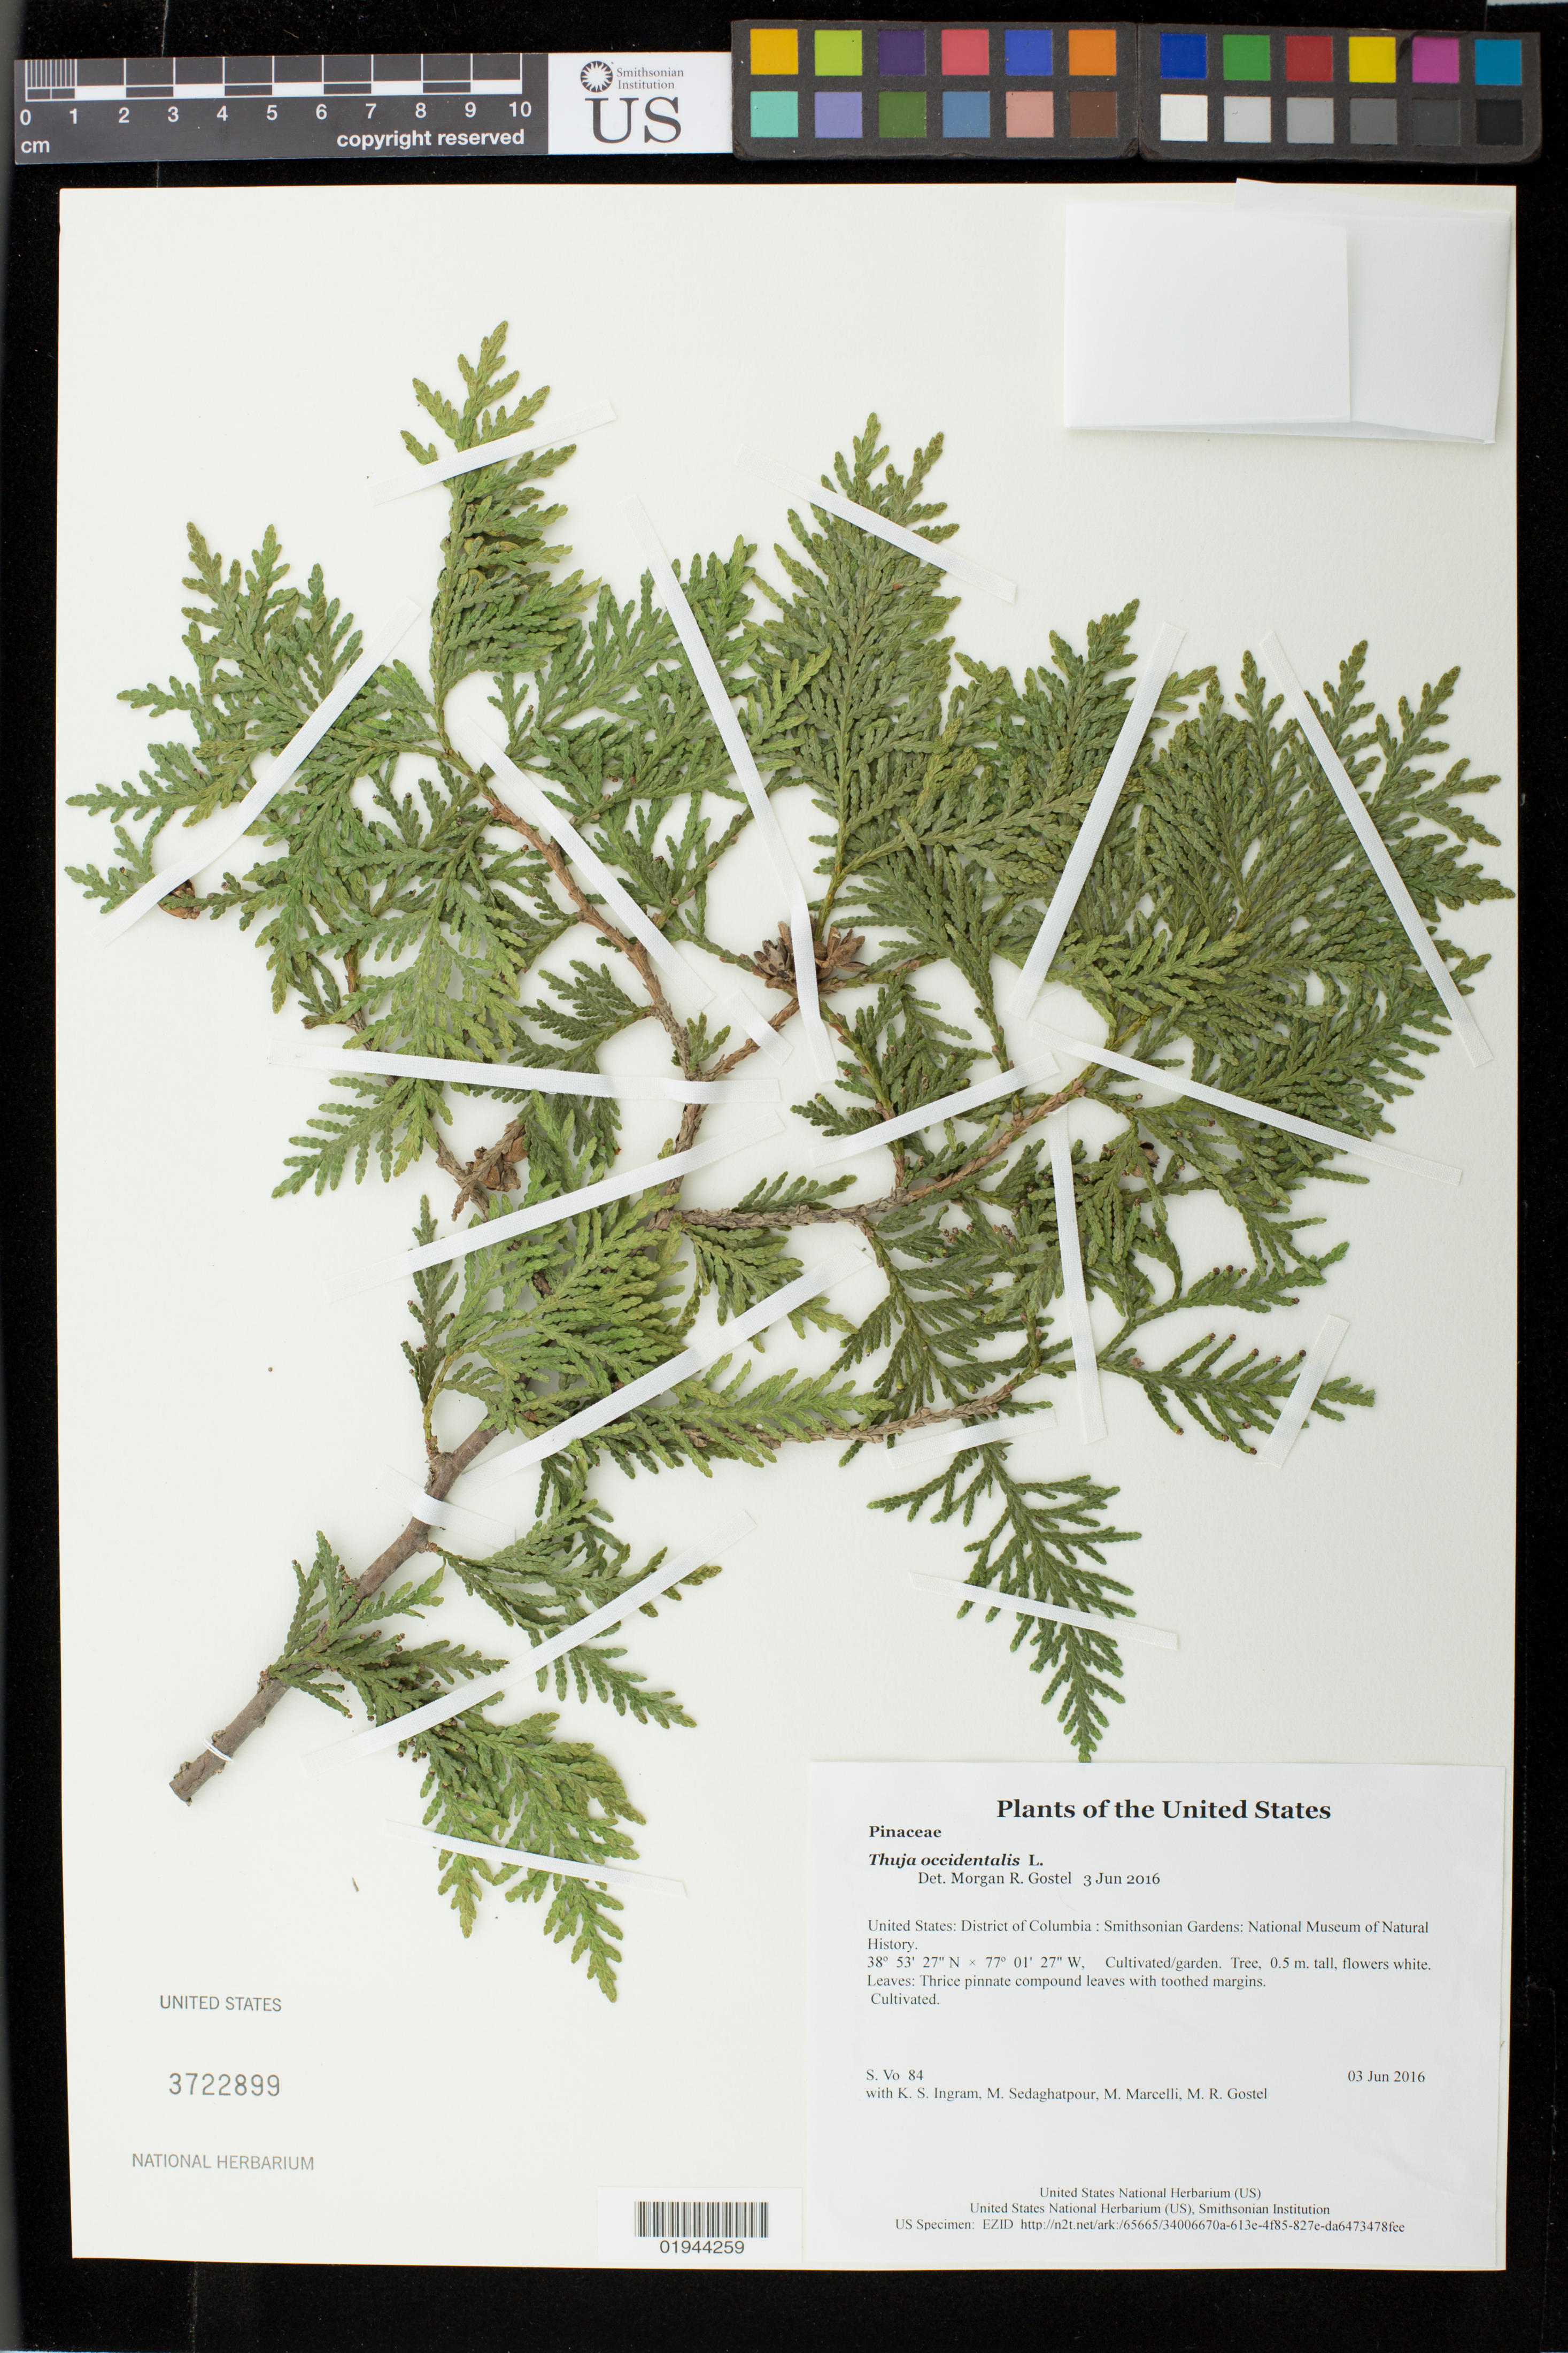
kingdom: Plantae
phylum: Tracheophyta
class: Pinopsida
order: Pinales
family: Cupressaceae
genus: Thuja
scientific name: Thuja occidentalis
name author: L.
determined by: Gostel, Morgan R., (BRIT), Botanical Research Institute of Texas (UNITED STATES)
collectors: S. Vo, K. S. Ingram, M. Sedaghatpour, M. Marcelli & M. R. Gostel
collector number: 84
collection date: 2016-06-03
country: United States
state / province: District of Columbia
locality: Smithsonian Gardens: National Museum of Natural History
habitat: Cultivated/garden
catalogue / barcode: US 3722899